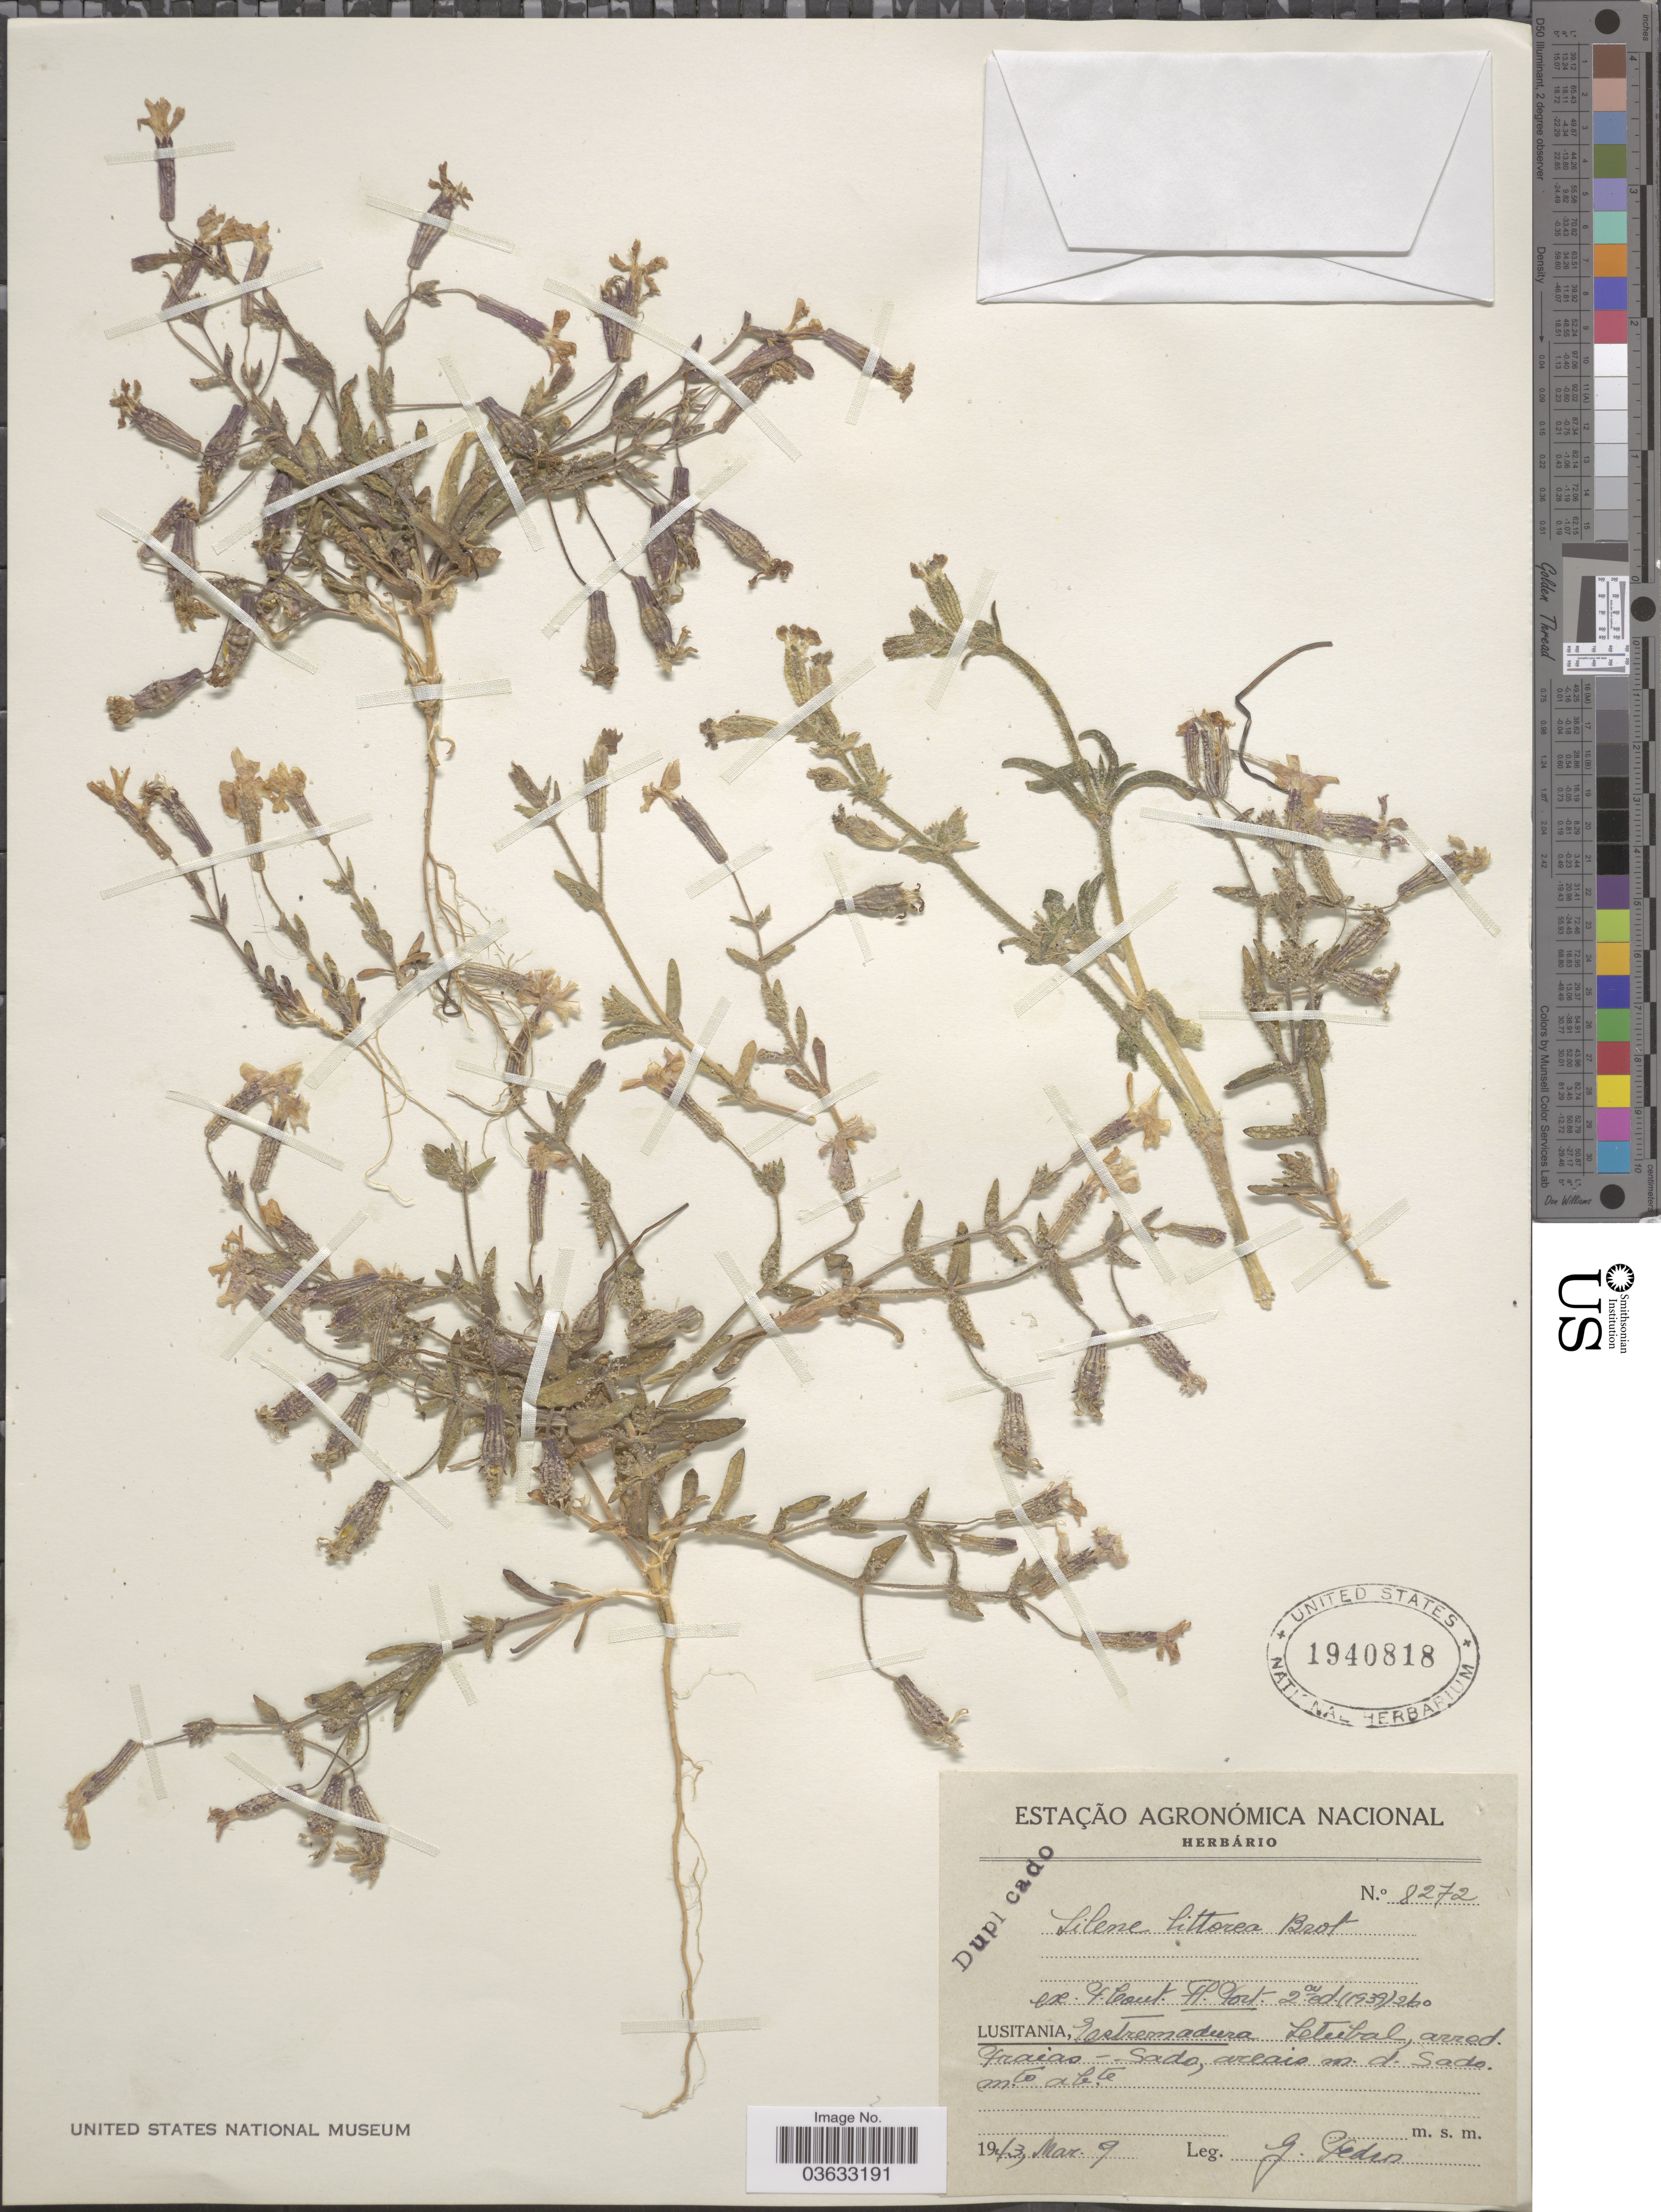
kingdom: Plantae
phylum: Tracheophyta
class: Magnoliopsida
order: Caryophyllales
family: Caryophyllaceae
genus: Silene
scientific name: Silene littorea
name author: Brot.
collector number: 8272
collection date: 1913-03-09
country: Portugal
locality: Lusitania, Estremadura. Setubal [interpreted], arred. Fraias [interpreted] - Sado [interpreted], areais m. d. Sado [interpreted]. Mto [interpreted] abte [interpreted].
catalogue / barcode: US 1940818